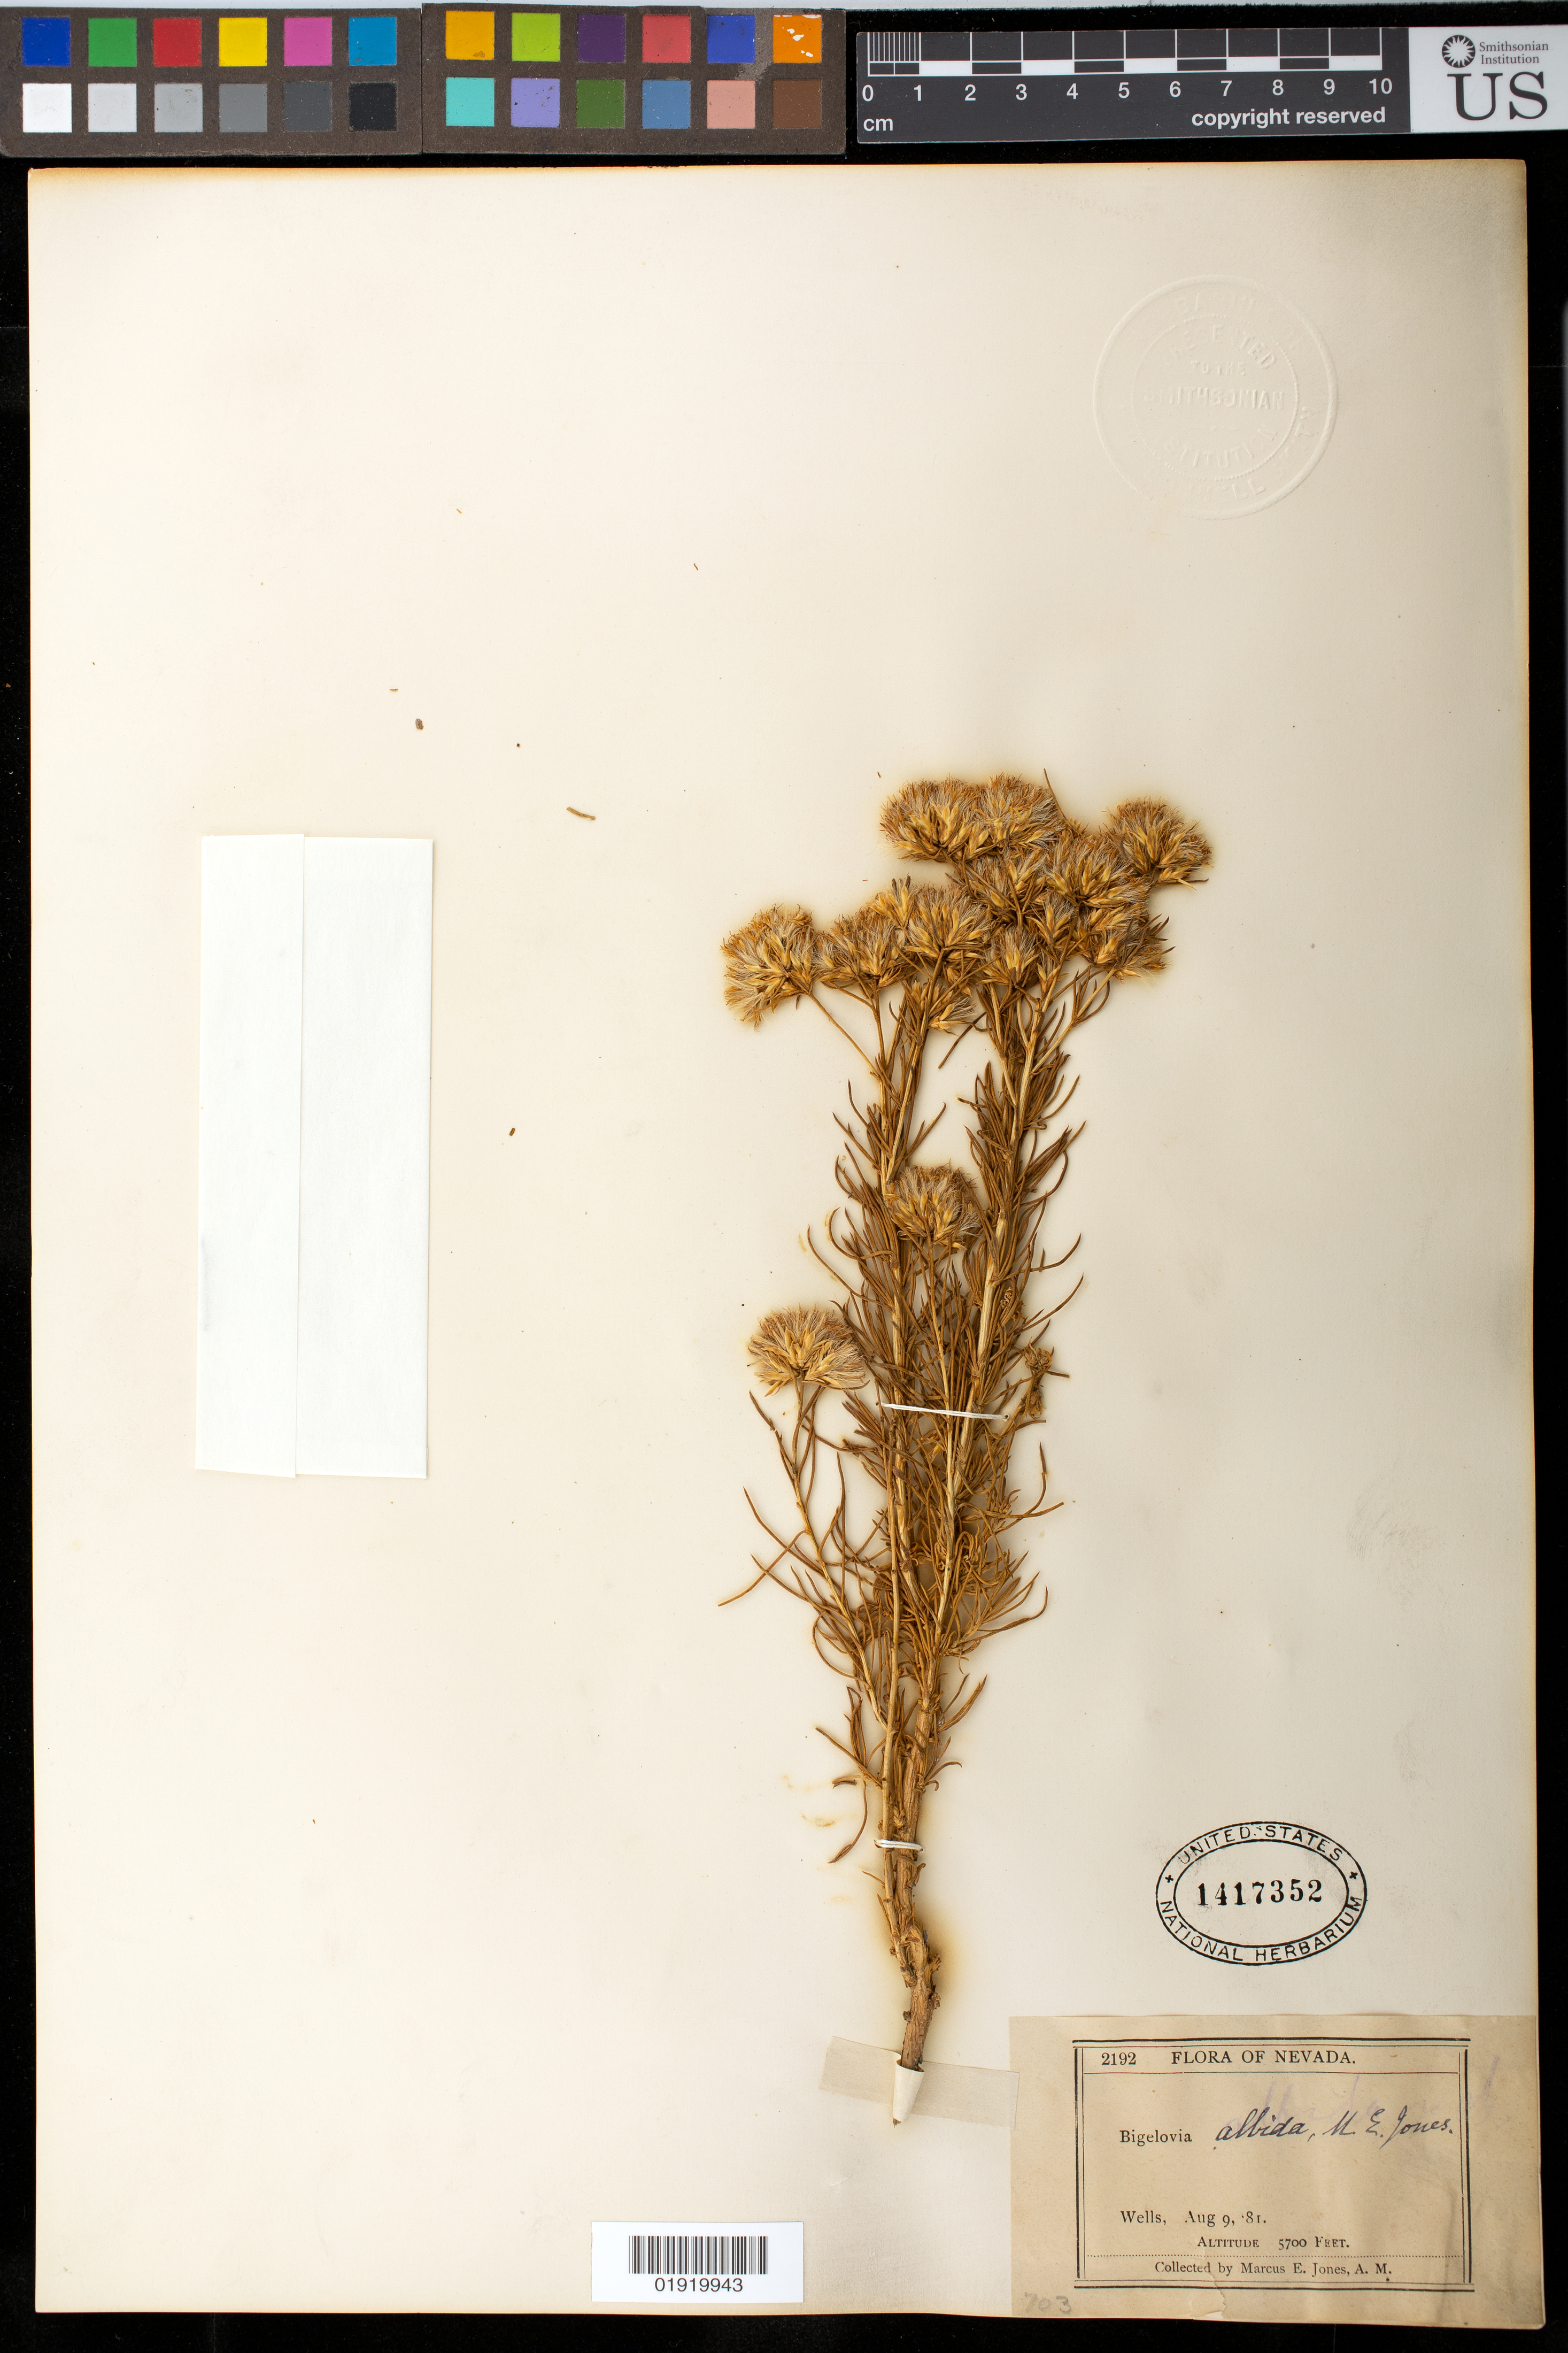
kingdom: Plantae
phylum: Tracheophyta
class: Magnoliopsida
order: Asterales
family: Asteraceae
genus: Bigelowia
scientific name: Bigelowia albida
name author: M.E. Jones ex A. Gray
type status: Isotype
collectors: M. E. Jones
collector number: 2192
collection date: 1881-08-09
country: United States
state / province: Nevada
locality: Wells.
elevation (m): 1737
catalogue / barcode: US 1417352